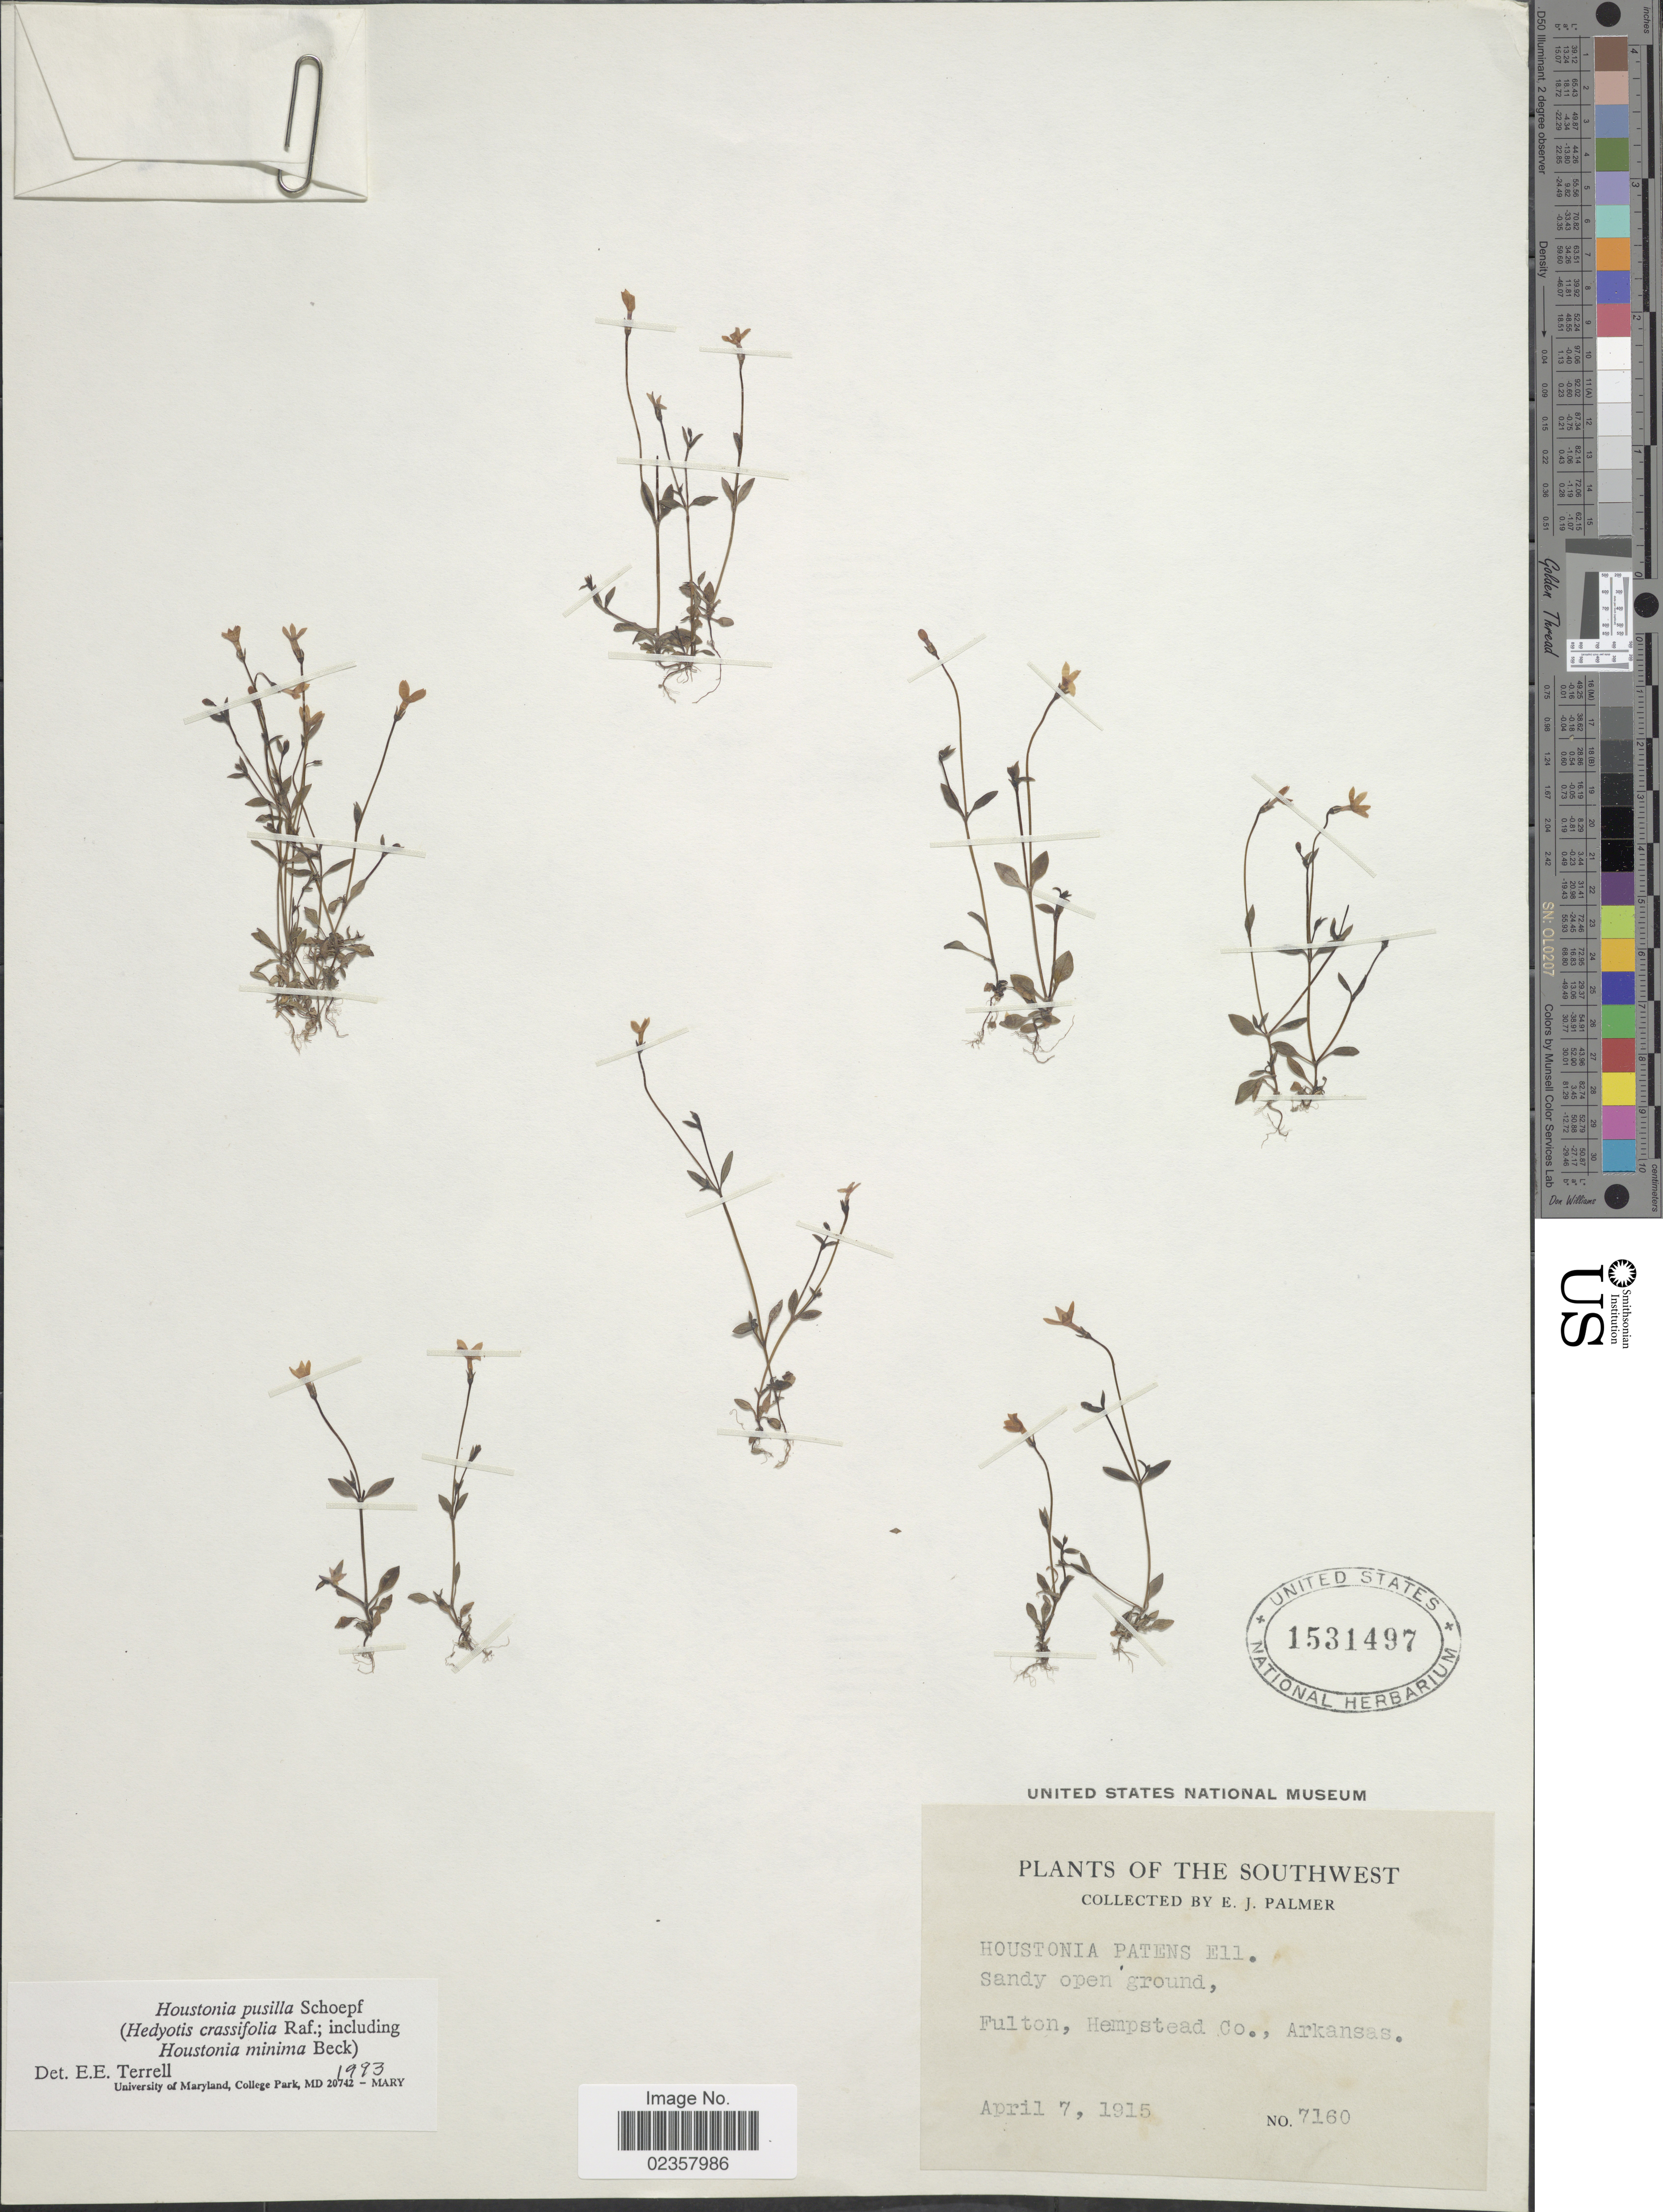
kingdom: Plantae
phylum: Tracheophyta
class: Magnoliopsida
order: Gentianales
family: Rubiaceae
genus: Houstonia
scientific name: Houstonia pusilla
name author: Schoepf.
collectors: E. J. Palmer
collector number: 7160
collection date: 1915-04-07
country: United States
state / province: Arkansas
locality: Fulton, Hempstead Co., Arkansas.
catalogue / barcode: US 1531497